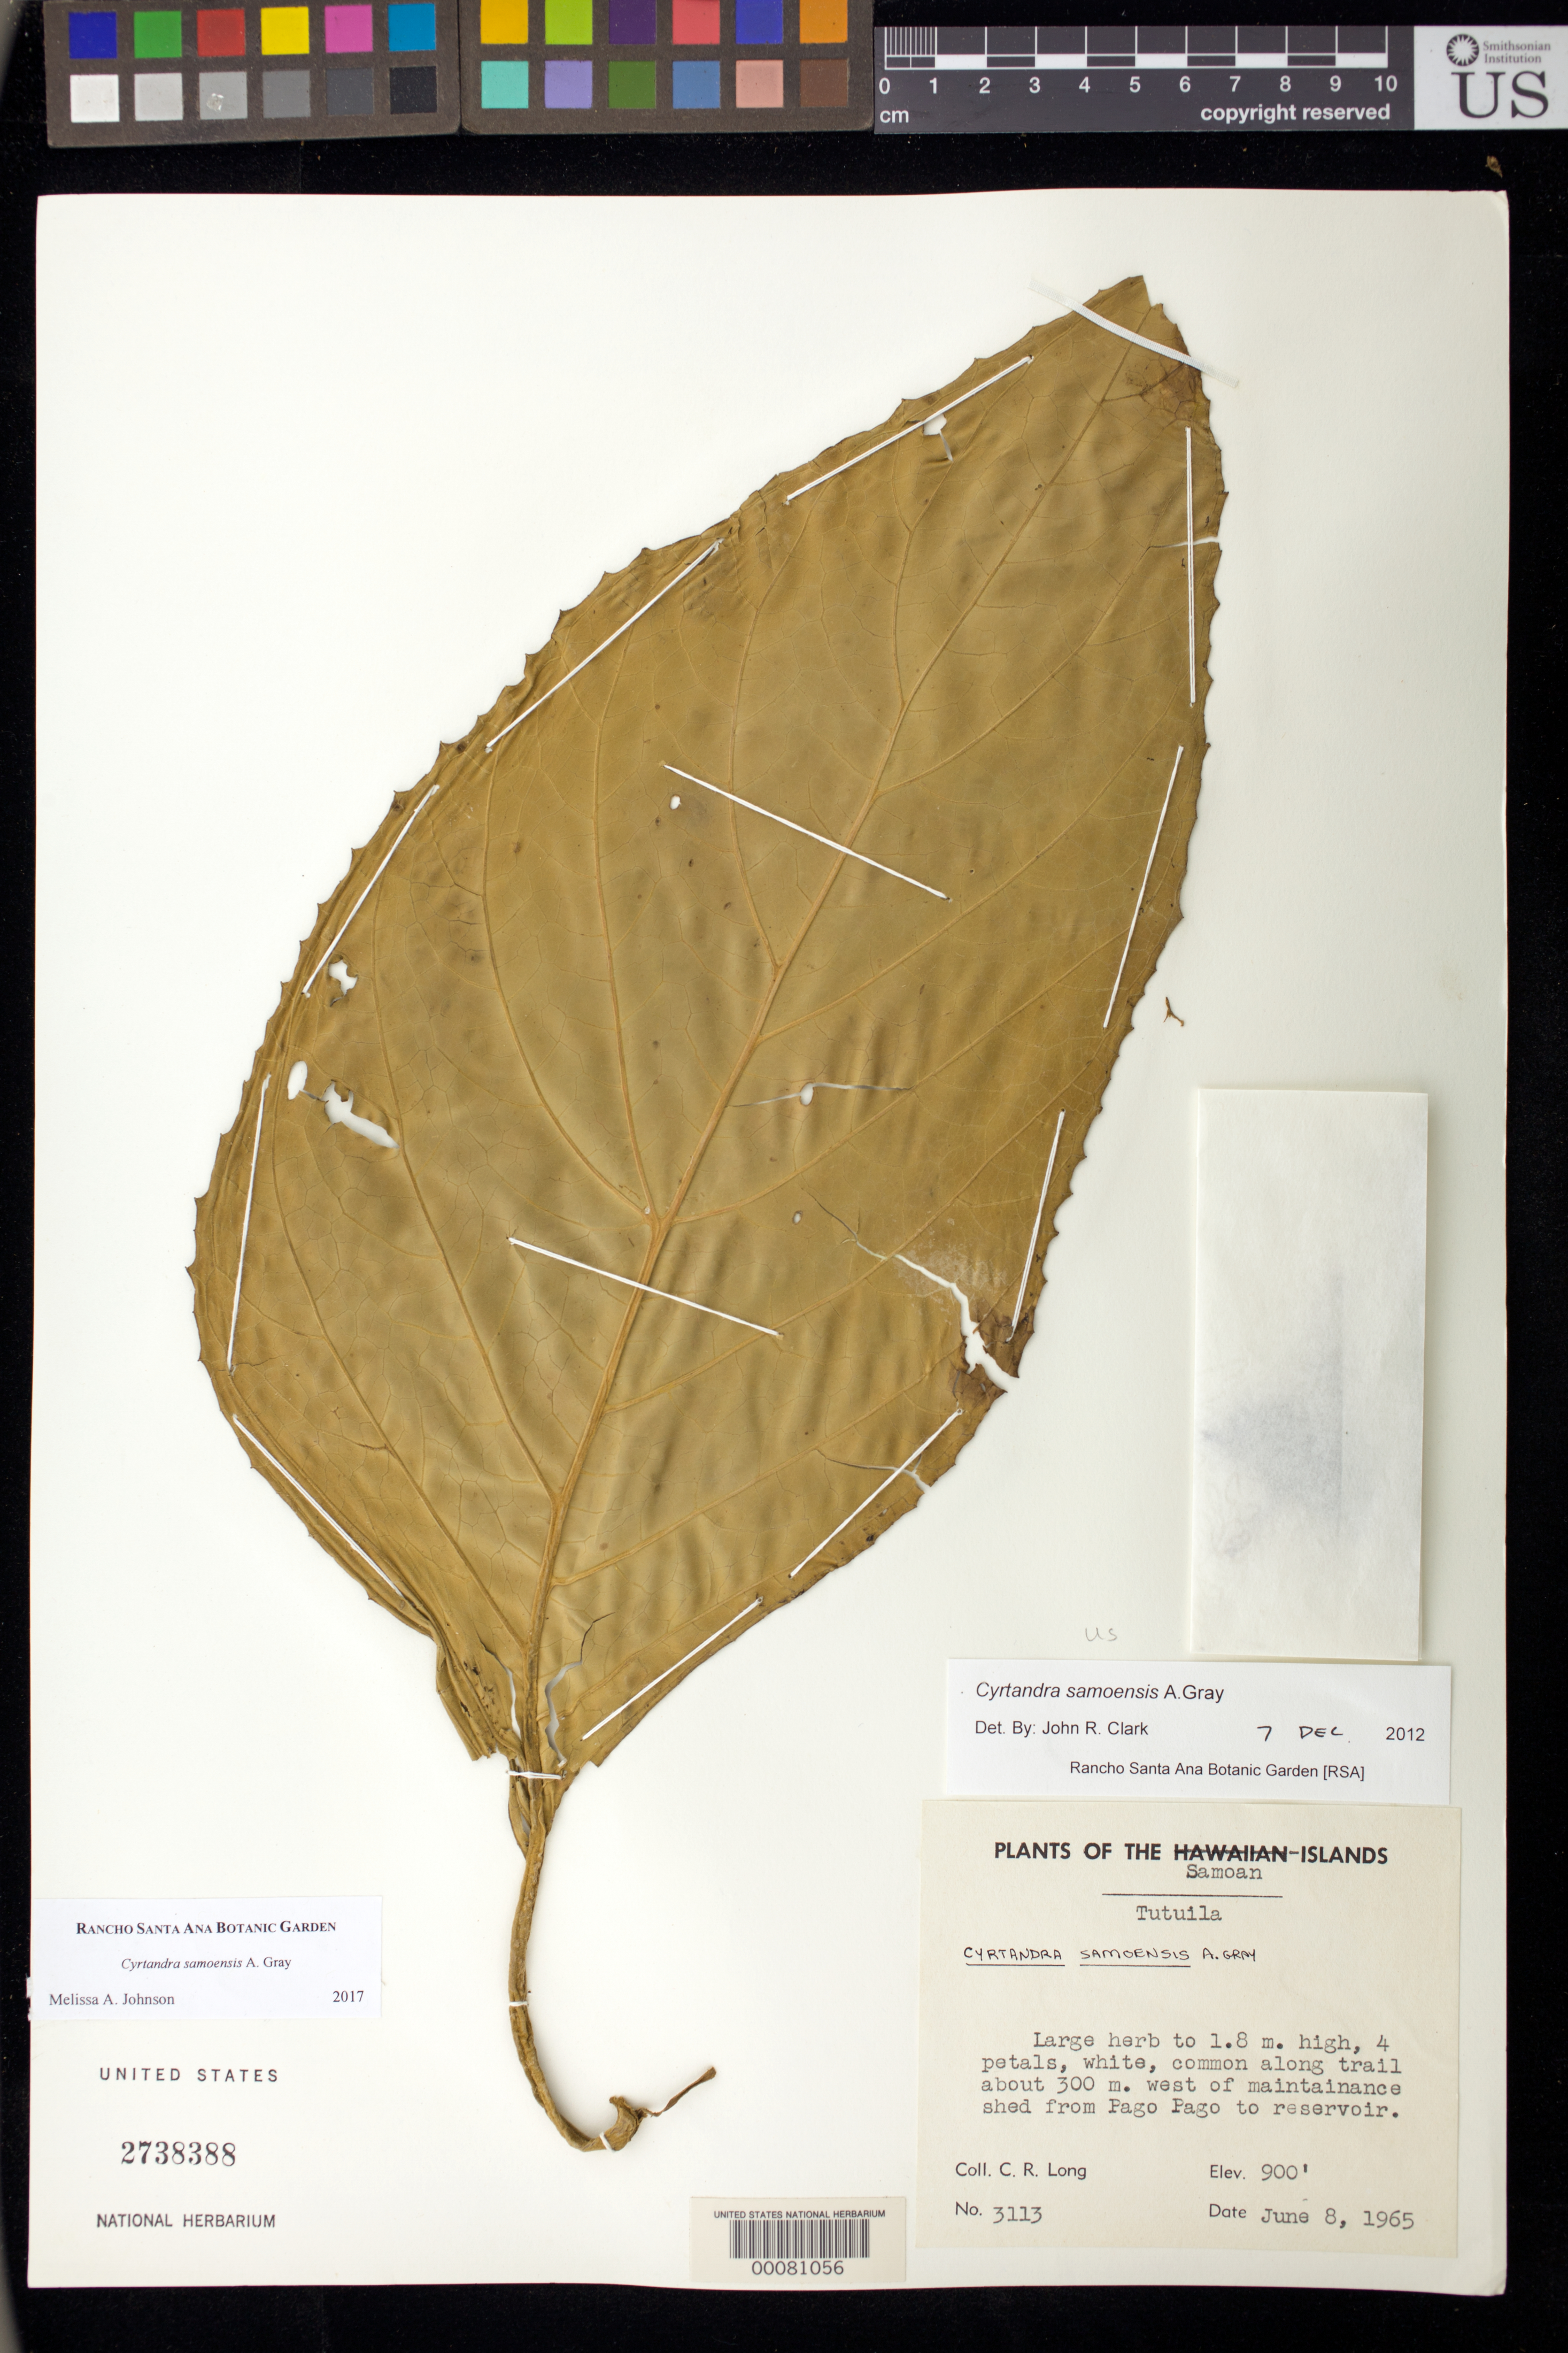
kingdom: Plantae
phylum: Tracheophyta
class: Magnoliopsida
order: Lamiales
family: Gesneriaceae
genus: Cyrtandra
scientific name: Cyrtandra samoensis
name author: A. Gray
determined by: Johnson, Melissa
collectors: C. Long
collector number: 3113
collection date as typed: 08 Jun 1965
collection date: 1965-06-08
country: American Samoa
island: Tutua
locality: Tutuila i., About 300 m w of maintenance shed from pago pago to reservoir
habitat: Common along trail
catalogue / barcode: US 2738388